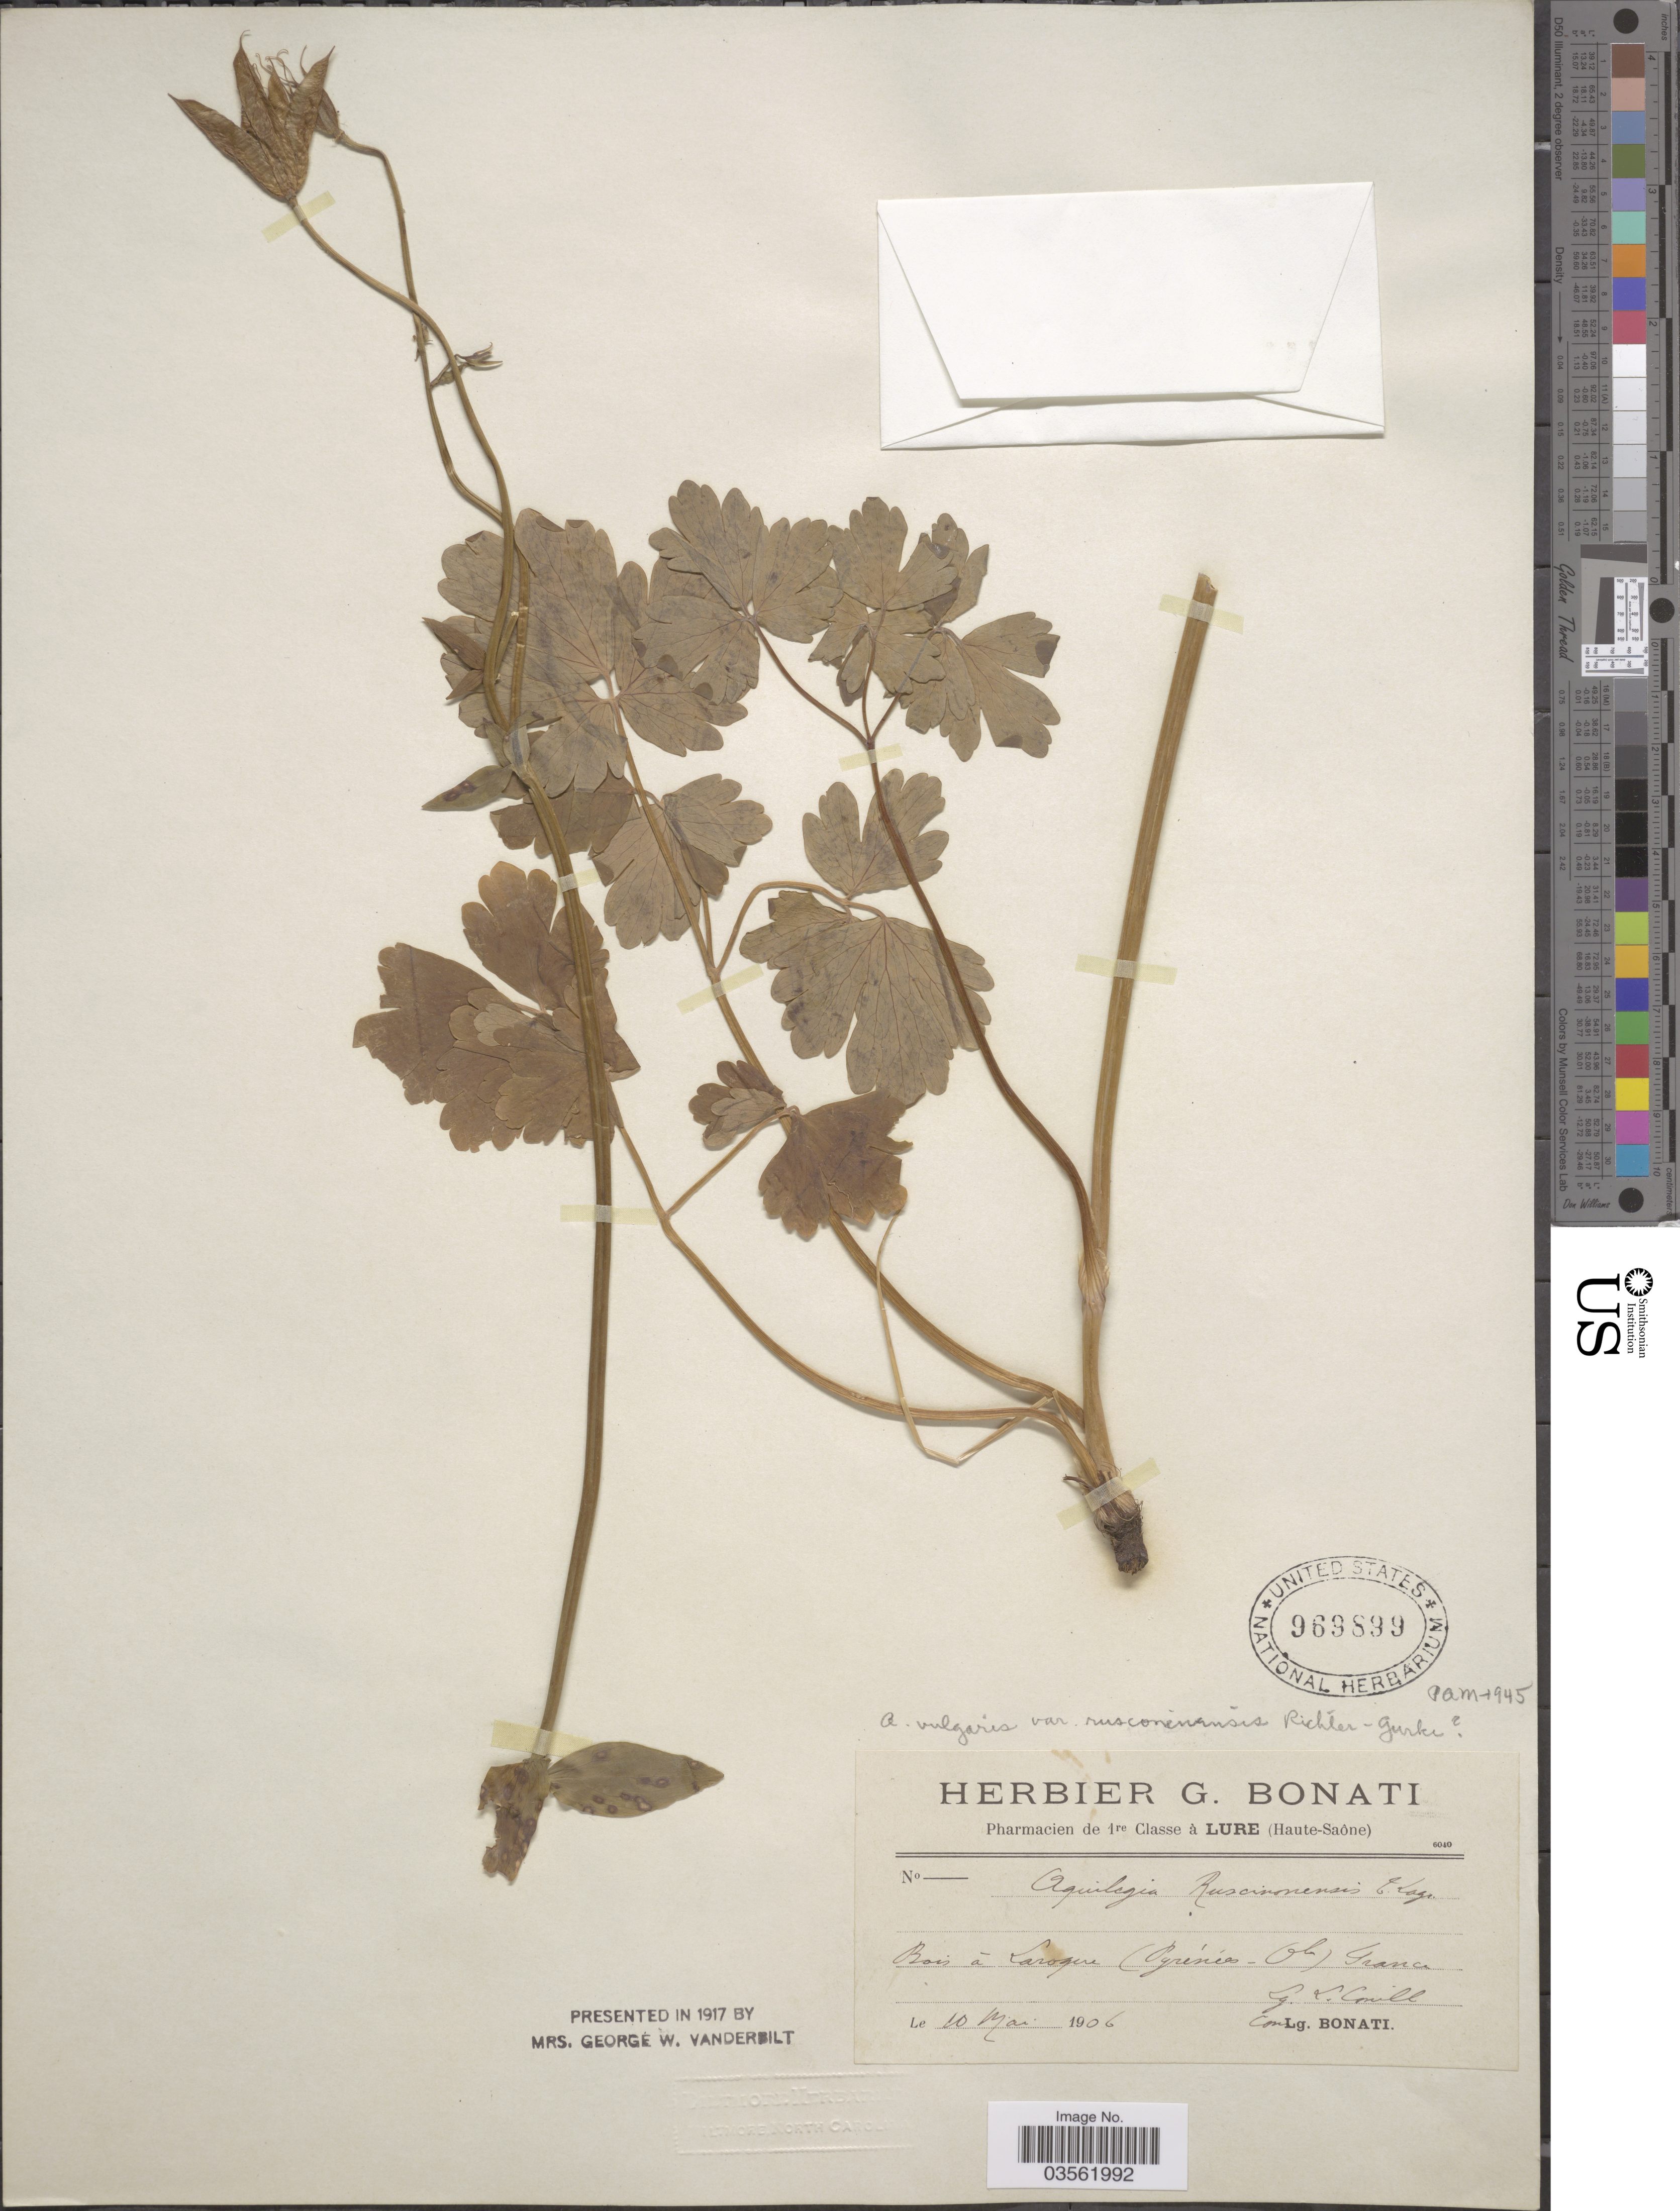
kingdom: Plantae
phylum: Tracheophyta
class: Magnoliopsida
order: Ranunculales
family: Ranunculaceae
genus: Aquilegia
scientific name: Aquilegia vulgaris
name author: L.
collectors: Conill, L. & -. Bonati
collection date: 1906-05-10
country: France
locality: Bois á Laroque (Pyrènées - Ole).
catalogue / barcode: US 969899